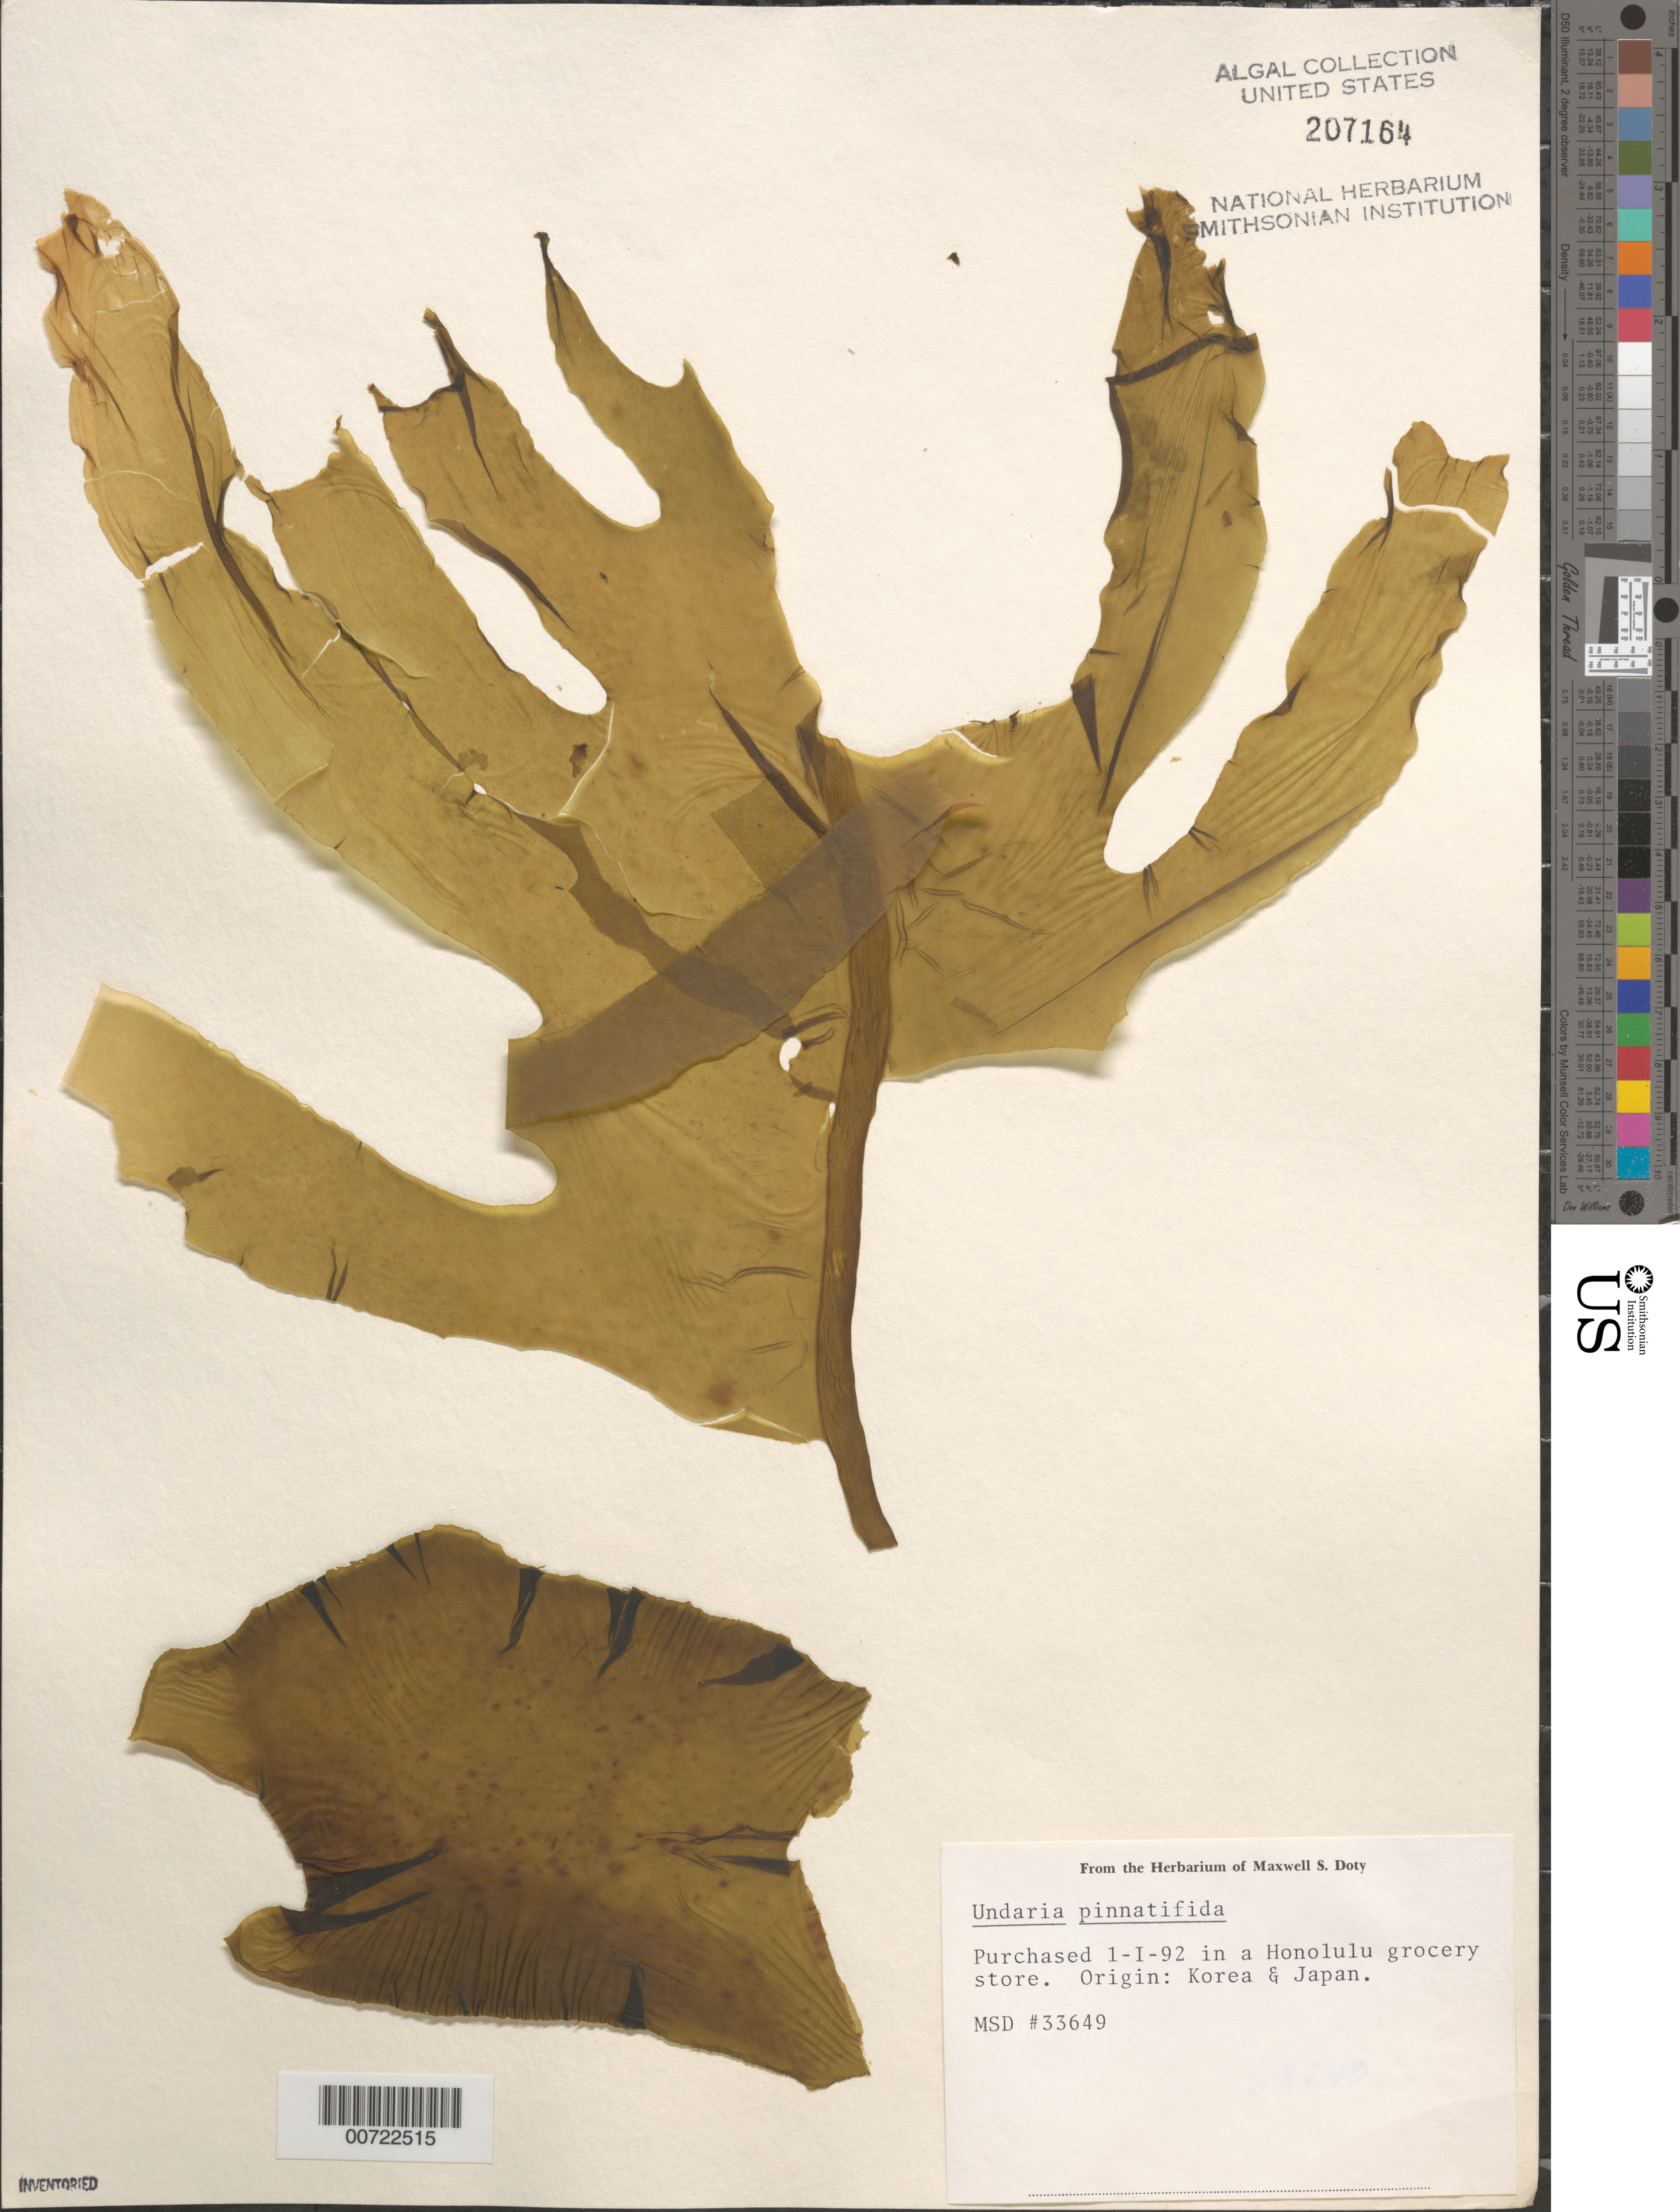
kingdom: Chromista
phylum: Ochrophyta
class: Phaeophyceae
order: Laminariales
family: Alariaceae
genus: Undaria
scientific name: Undaria pinnatifida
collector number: MSD 33649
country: Japan / Korea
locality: Purchased in a Honolulu grocery store, 1 January 1992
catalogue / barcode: US 207164